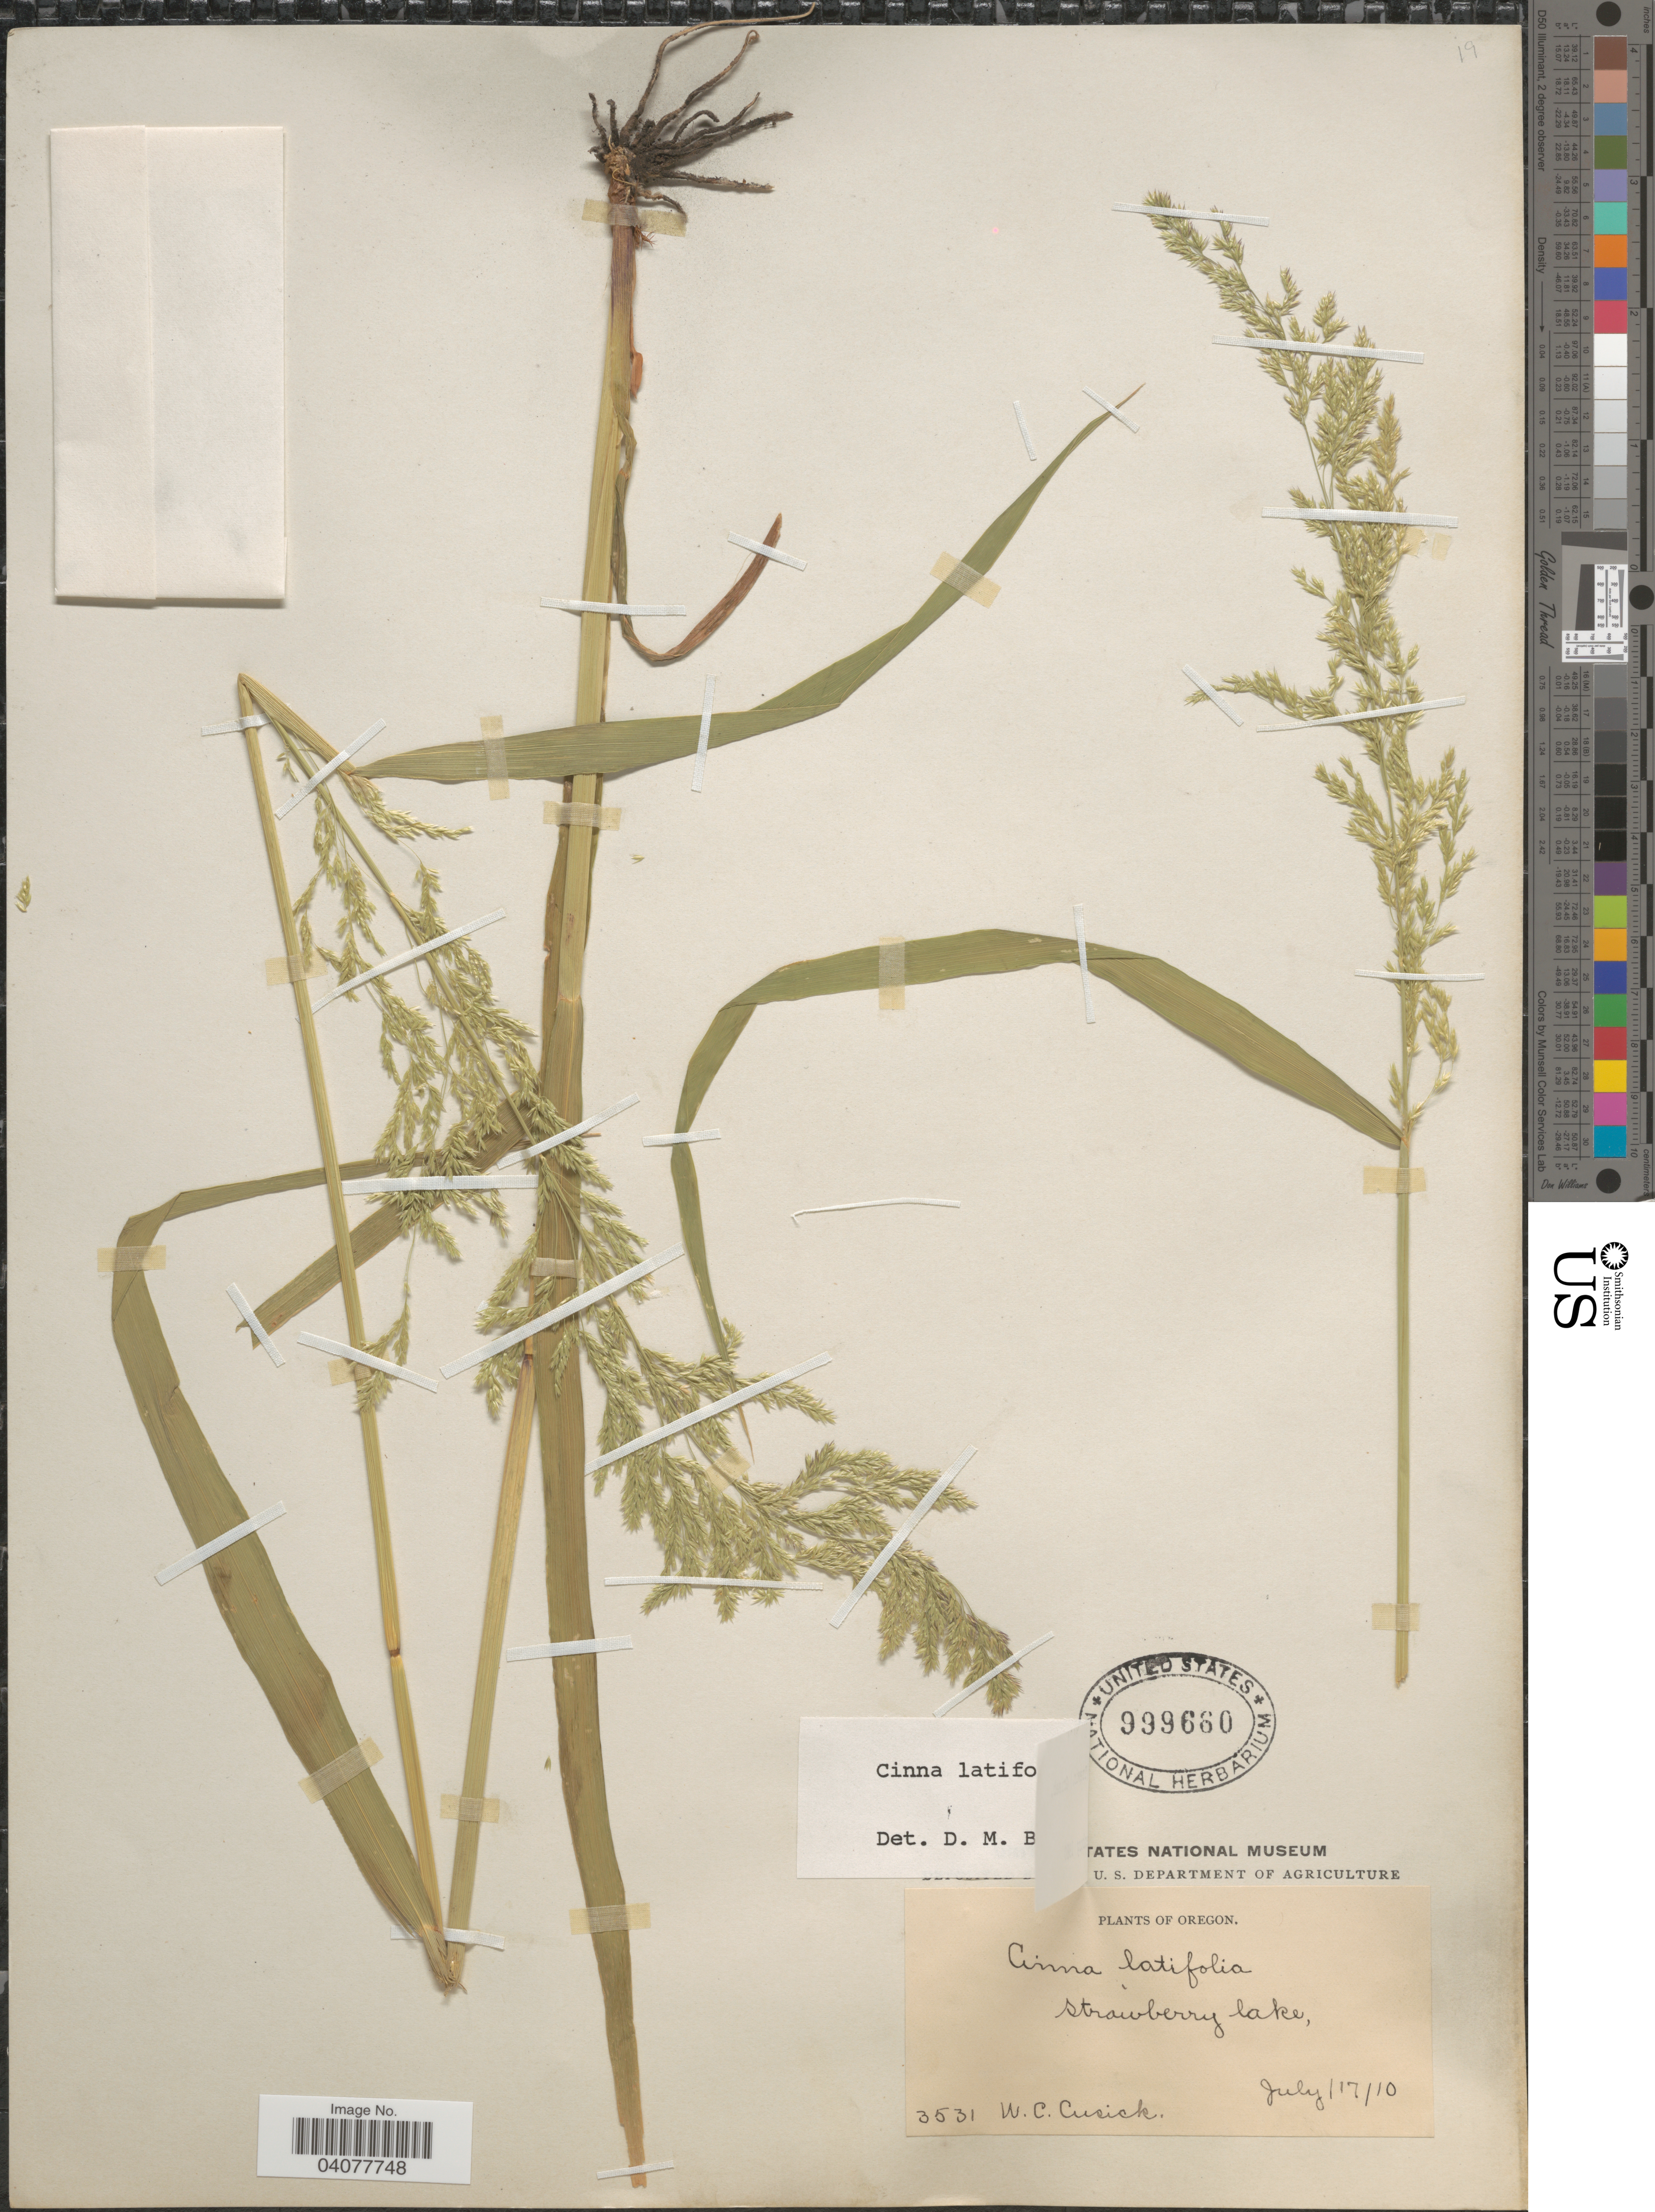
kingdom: Plantae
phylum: Tracheophyta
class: Liliopsida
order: Poales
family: Poaceae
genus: Cinna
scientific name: Cinna latifolia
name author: (Trevir. ex Goeppert) Griseb.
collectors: W. C. Cusick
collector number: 3531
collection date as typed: Transcribed d/m/y: 17/7/10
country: United States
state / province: Oregon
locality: Strawberry lake.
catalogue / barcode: US 999660